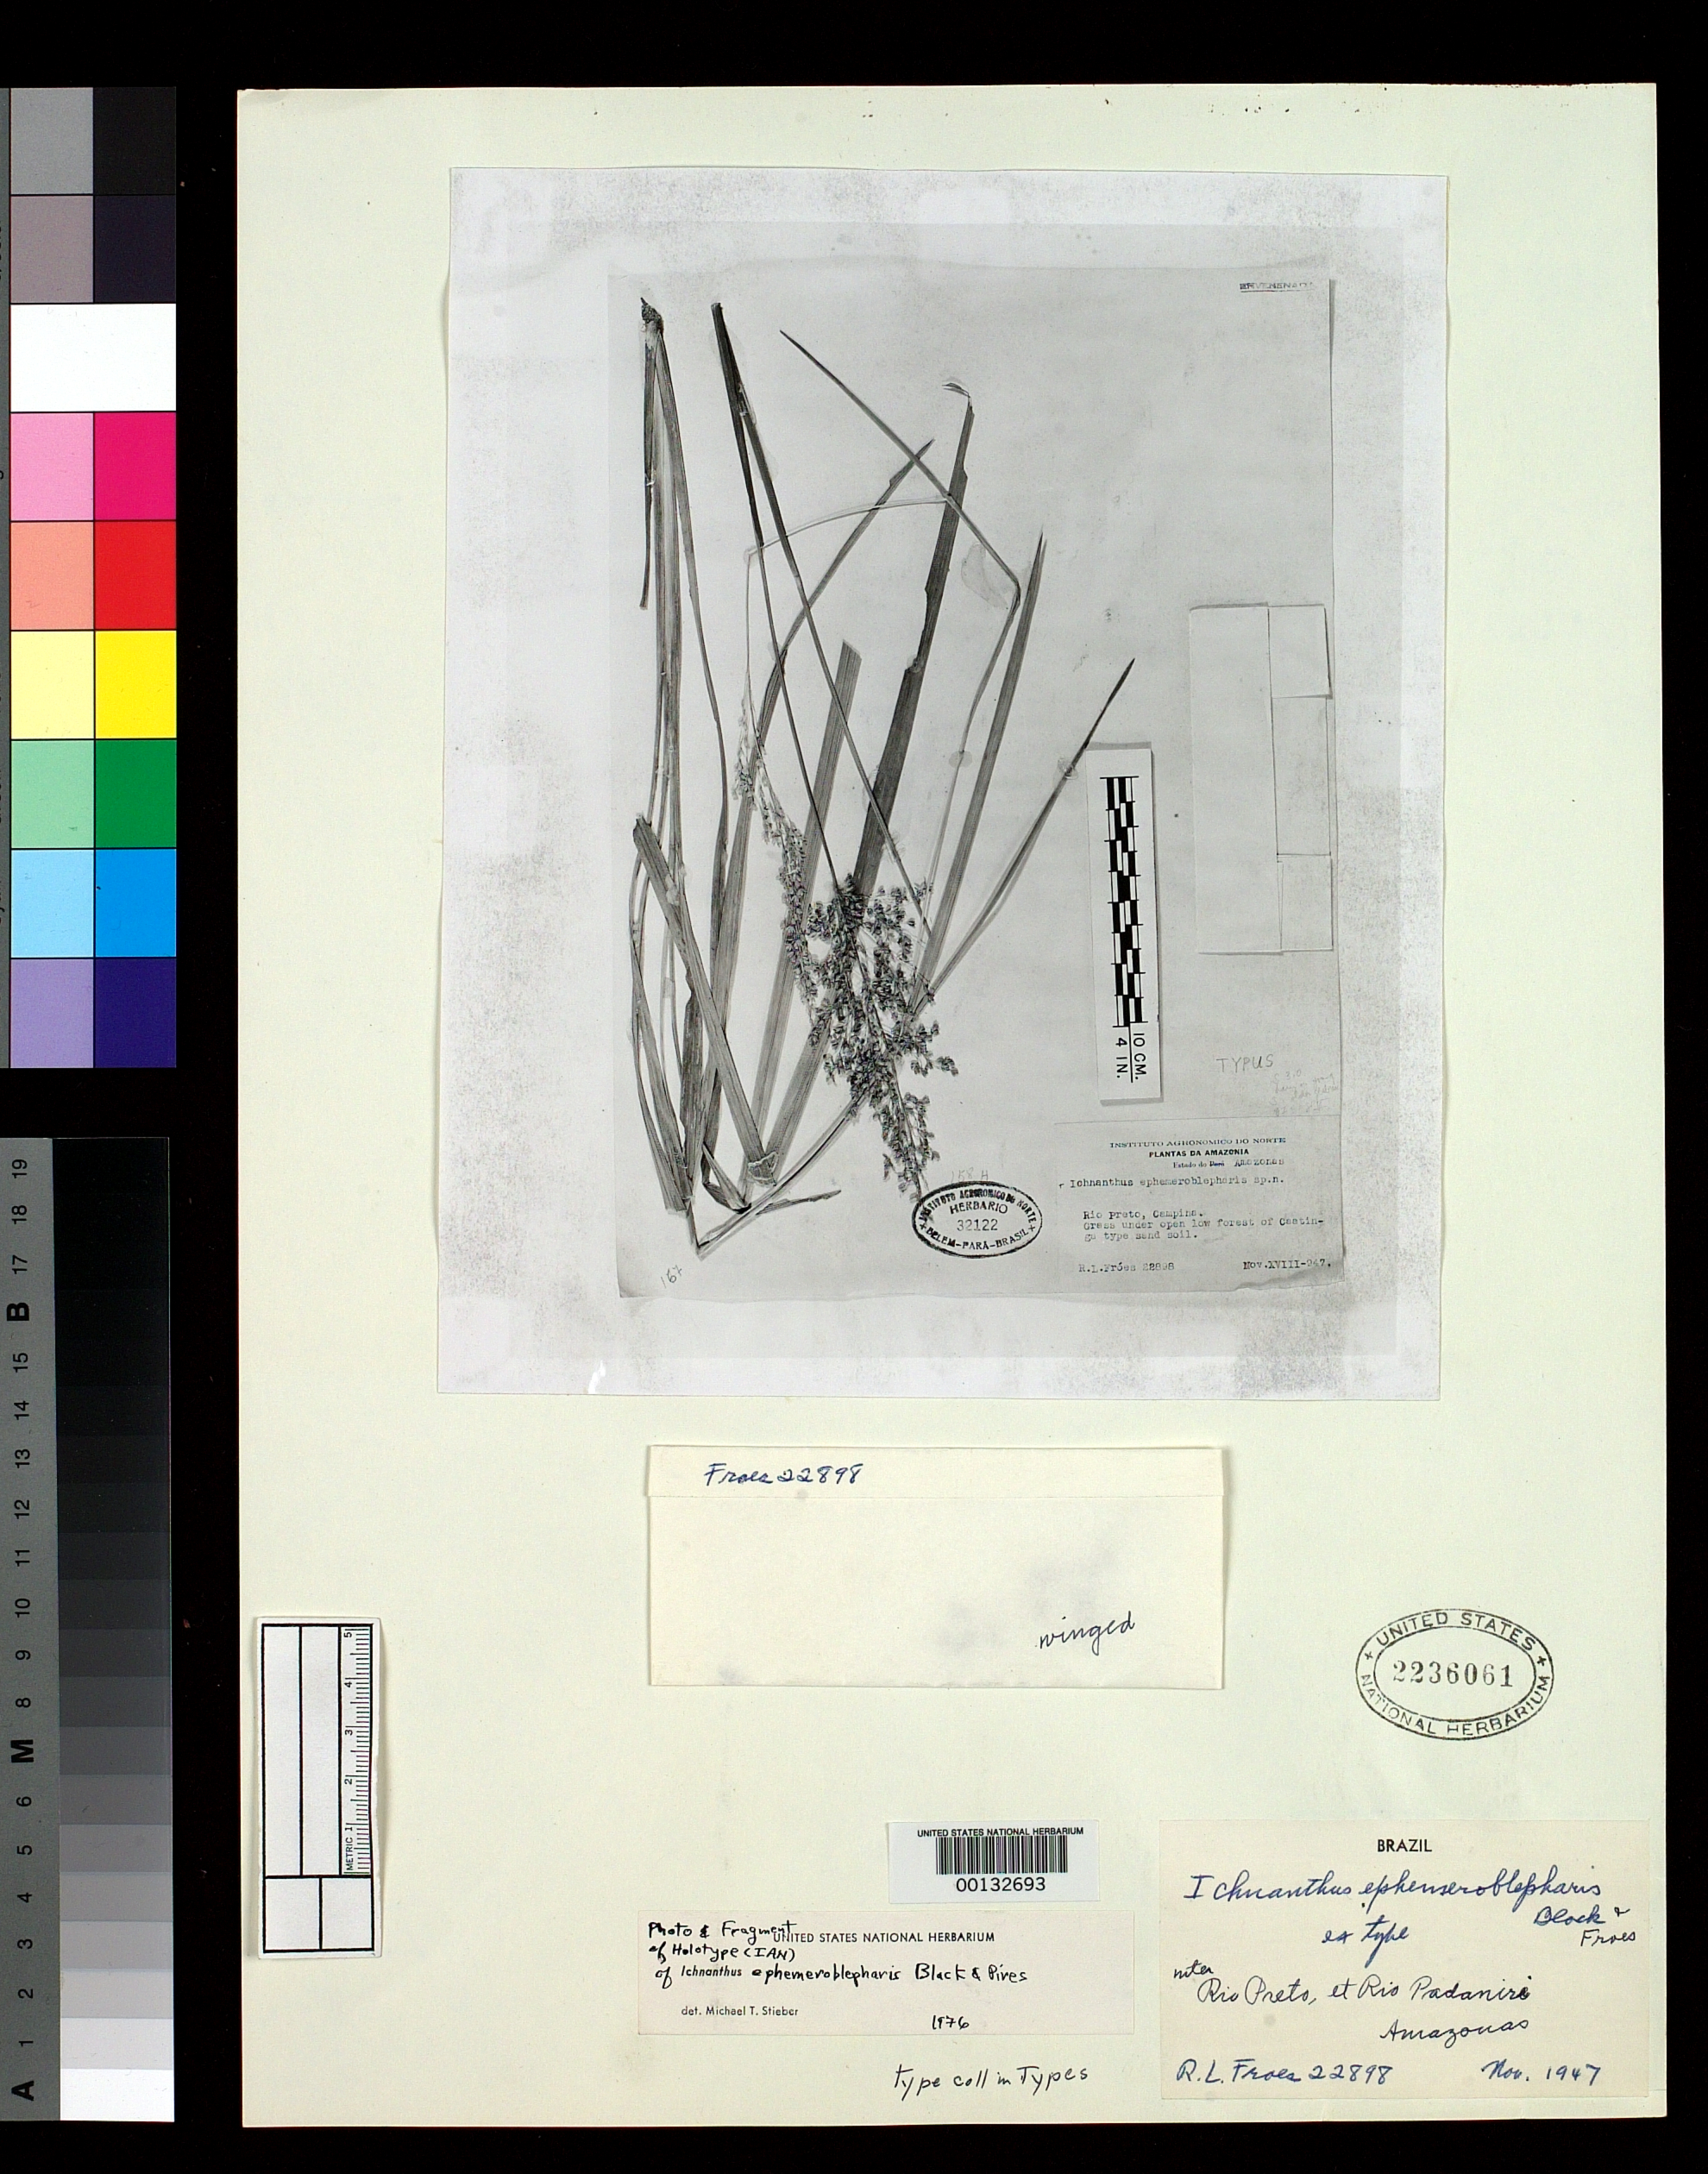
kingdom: Plantae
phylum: Tracheophyta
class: Liliopsida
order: Poales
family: Poaceae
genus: Ichnanthus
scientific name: Ichnanthus ephemeroblepharis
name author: G.A. Black & Fróes in G.A. Black & Pires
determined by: Stieber, M. T.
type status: Isotype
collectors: R. L. Fróes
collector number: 22898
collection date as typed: Nov 1947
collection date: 1947-11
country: Brazil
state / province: Amazonas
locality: Inter Rio Preto et Rio Padauiri.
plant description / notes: Photo and fragmentary material of (holo) type specimen ex herb. IAN. Note that a putative isotype at US bears a different collection date (Oct. 1947) and may not be a duplicate of the holotype.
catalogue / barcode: US 2236061